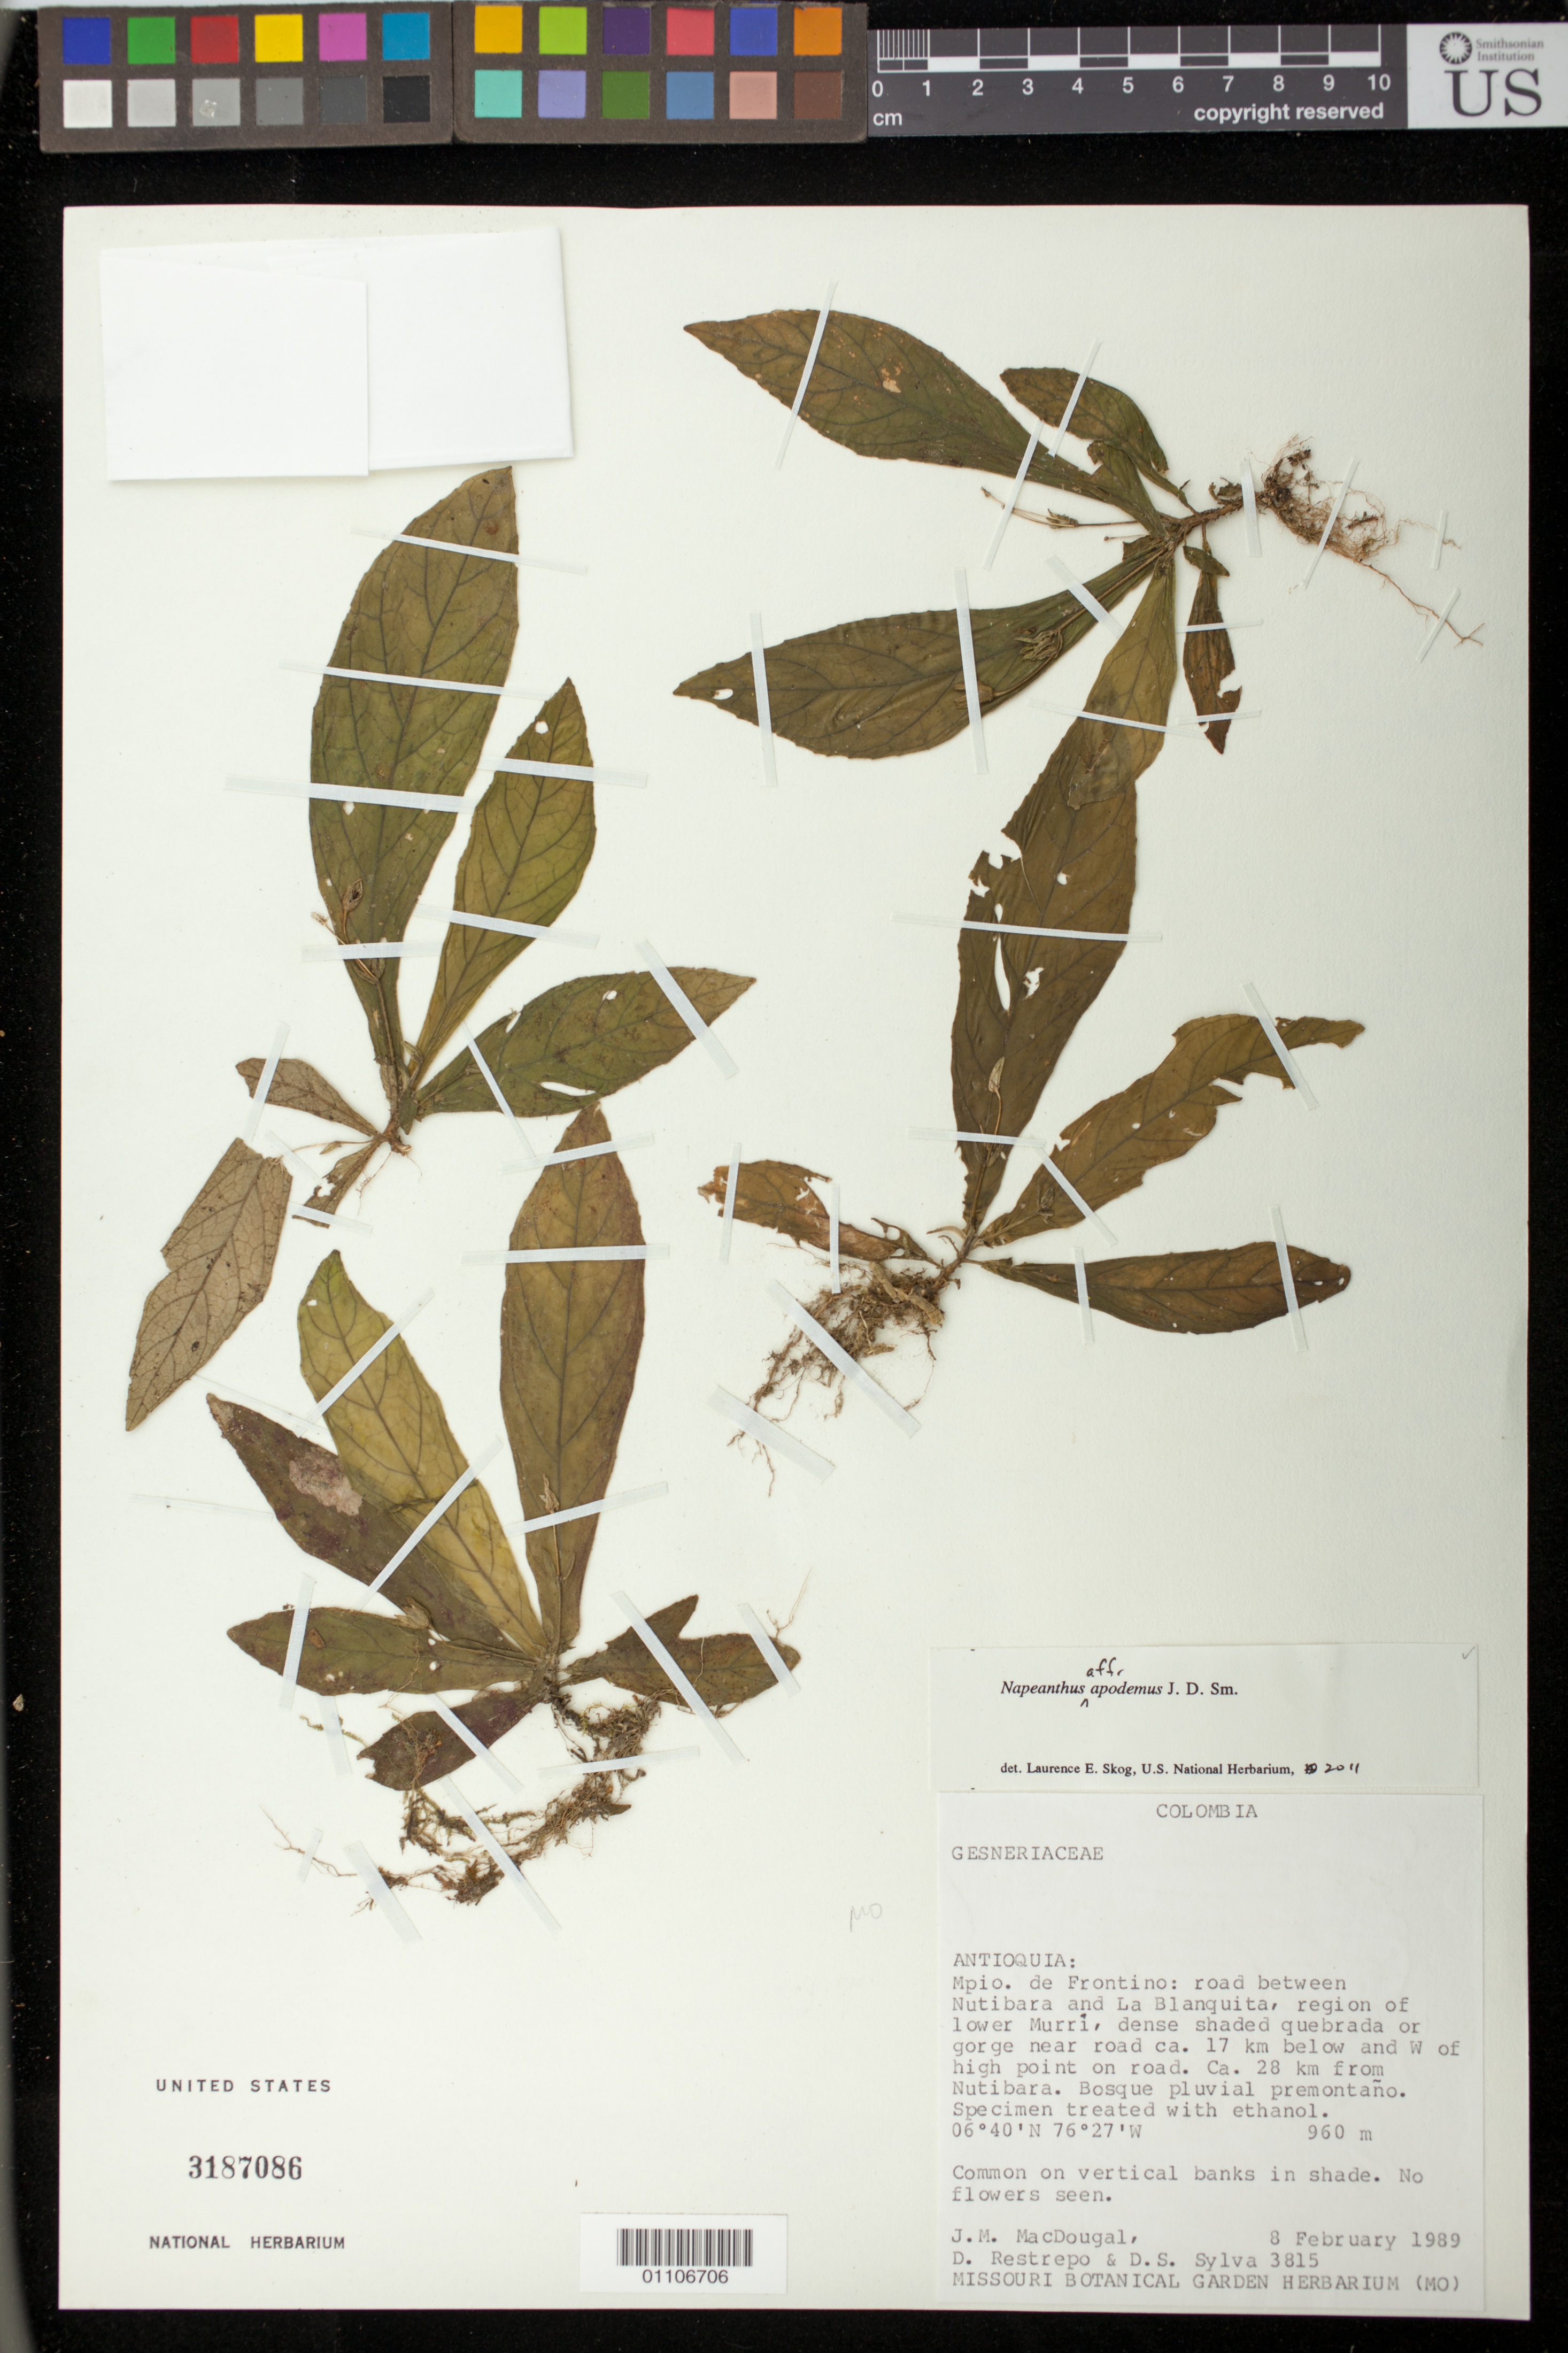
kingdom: Plantae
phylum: Tracheophyta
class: Magnoliopsida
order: Lamiales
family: Gesneriaceae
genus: Napeanthus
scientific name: Napeanthus apodemus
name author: Donn. Sm.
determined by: Skog, Laurence E.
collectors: J. M. MacDougal, D. Restrepo & D. Sylva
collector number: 3815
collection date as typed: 08 Feb 1989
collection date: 1989-02-08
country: Colombia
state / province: Antioquia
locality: Mpio. De Frontino: road between Nutibara and La Blanquita, region of lower Murri, dense shaded quebrada or gorge near road ca. 17 km below and W of high point on road. Ca. 28 km from Nutibara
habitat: Bosque pluvial premontano, common on vertical banks in shade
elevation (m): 960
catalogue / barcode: US 3187086